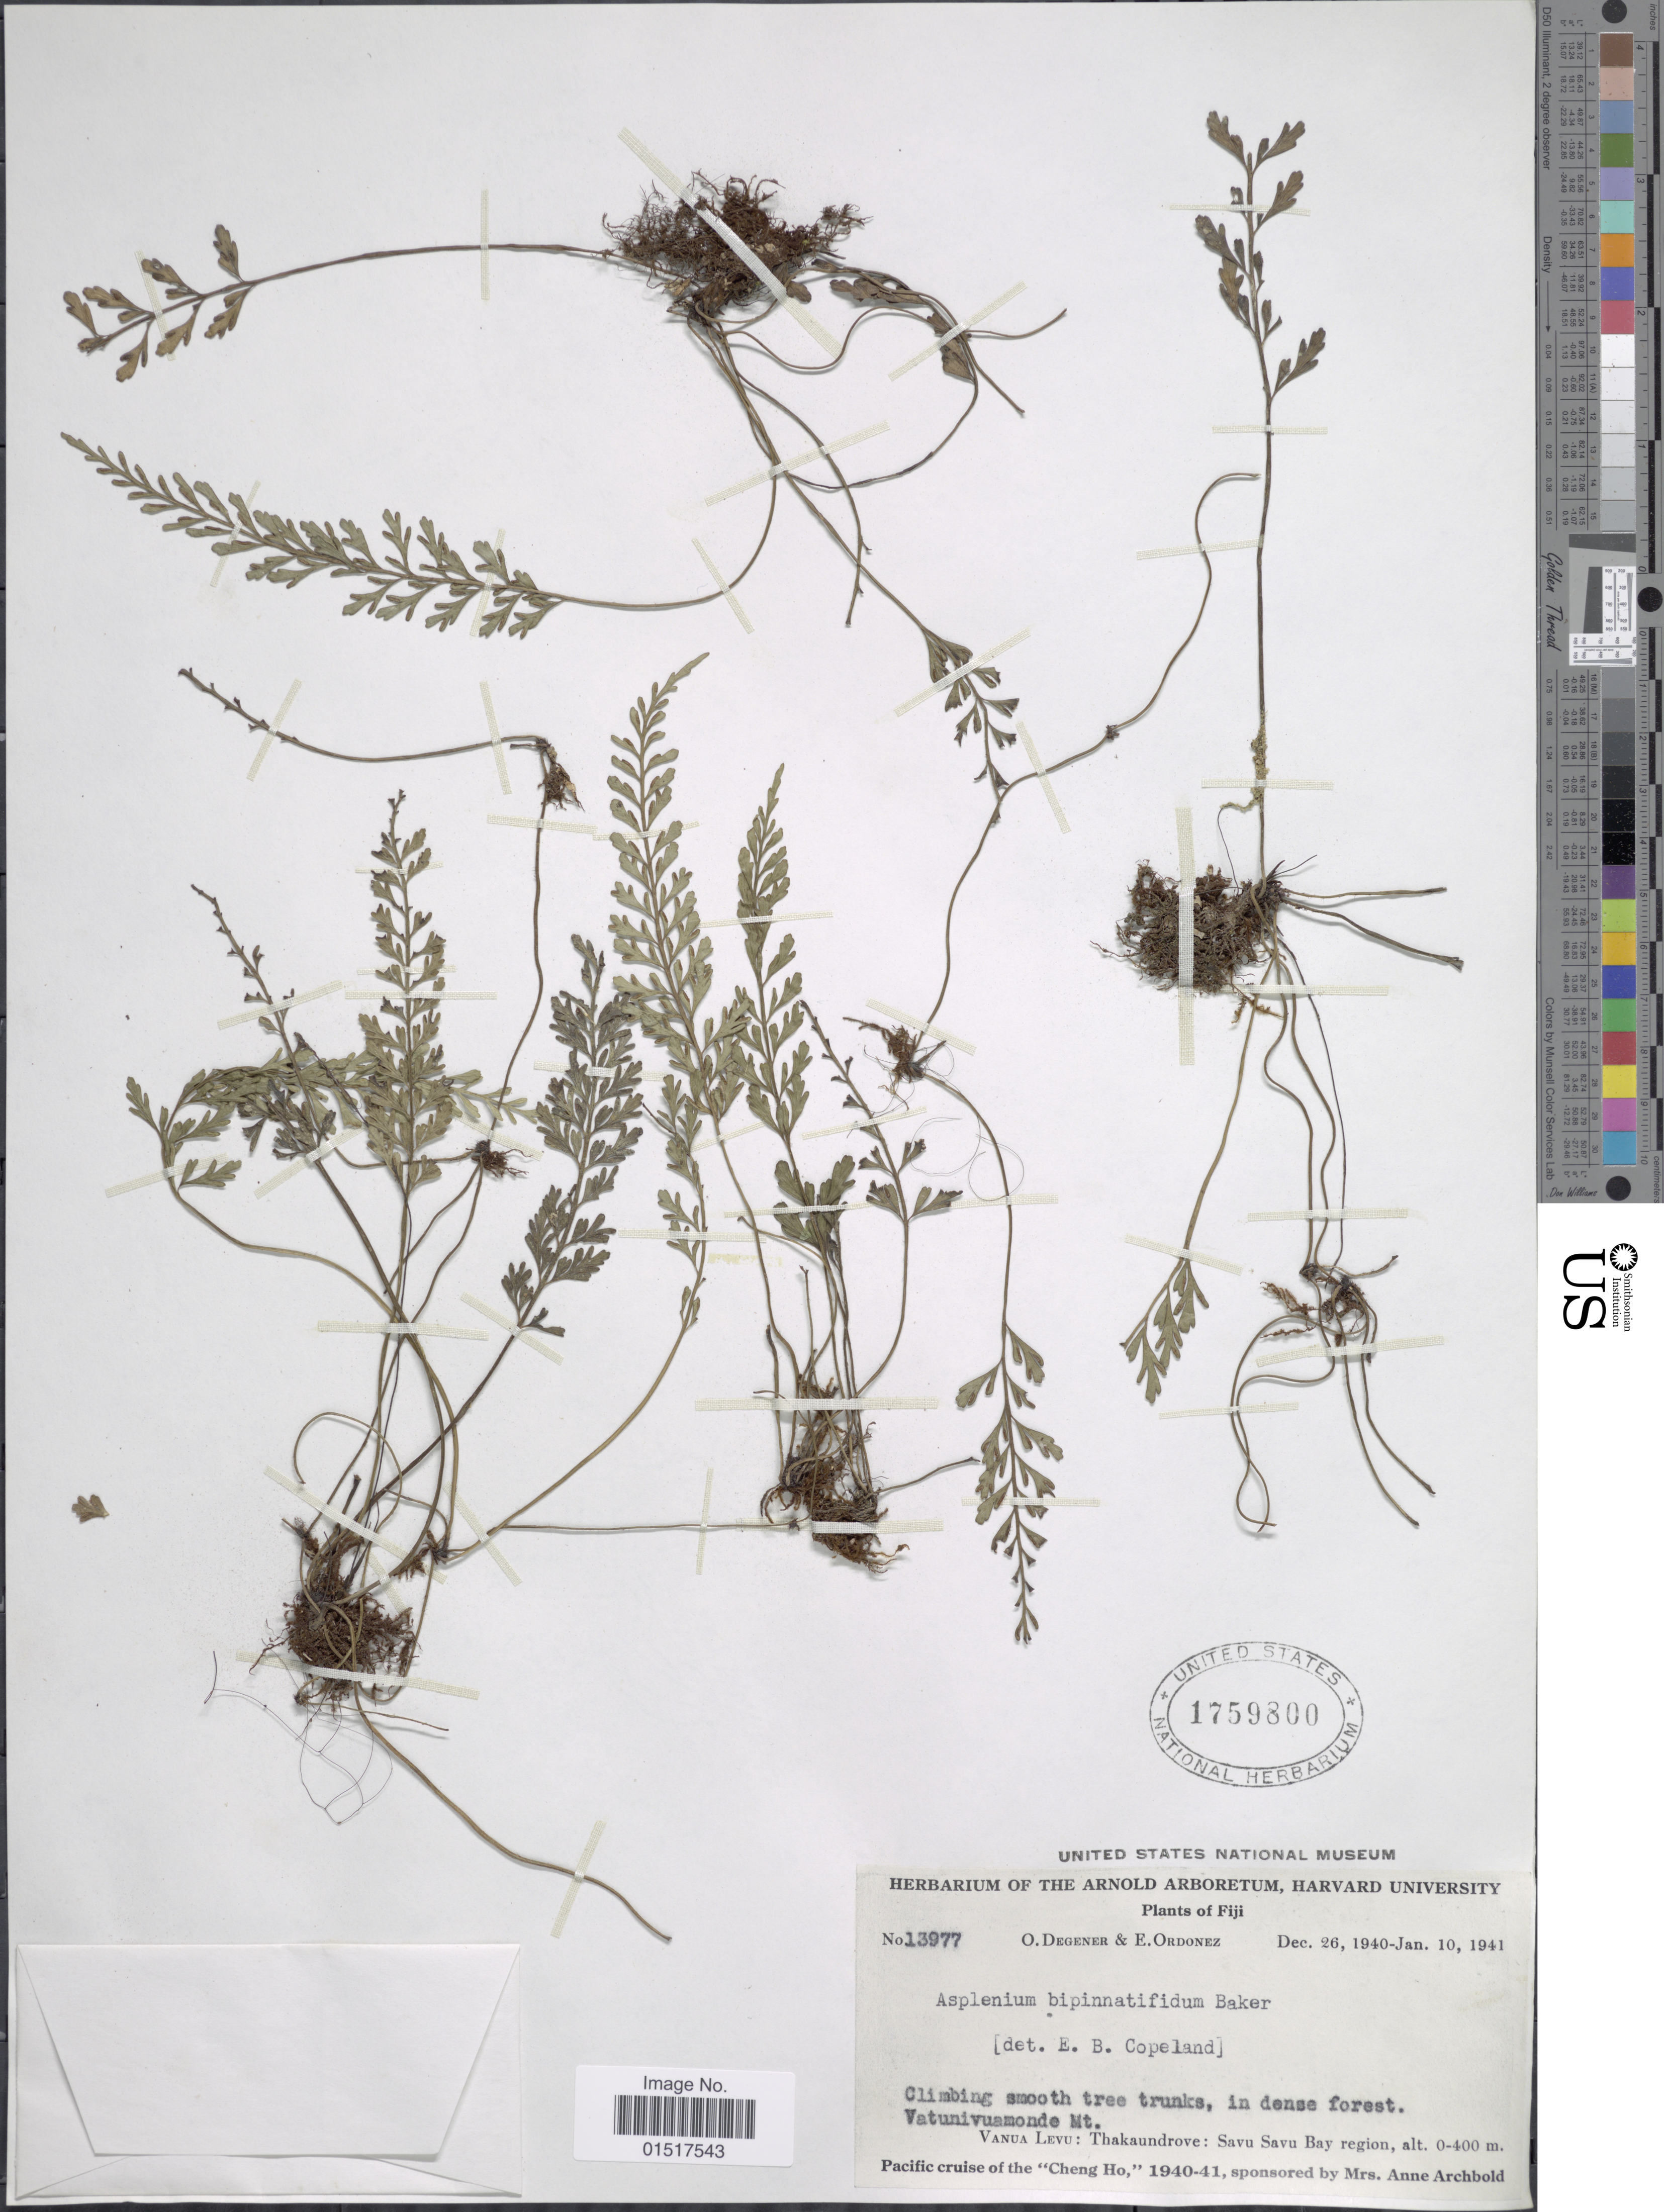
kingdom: Plantae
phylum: Tracheophyta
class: Polypodiopsida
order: Polypodiales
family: Aspleniaceae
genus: Asplenium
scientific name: Asplenium bipinnatifidum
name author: Baker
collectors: O. Degener & E. Ordonez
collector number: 13977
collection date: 1940-12-26/1941-01-10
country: Fiji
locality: Vatunivuamonde Mt. Vanua Levu: Thakaundrove: Savu Savu Bay region.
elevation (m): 0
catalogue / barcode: US 1759800